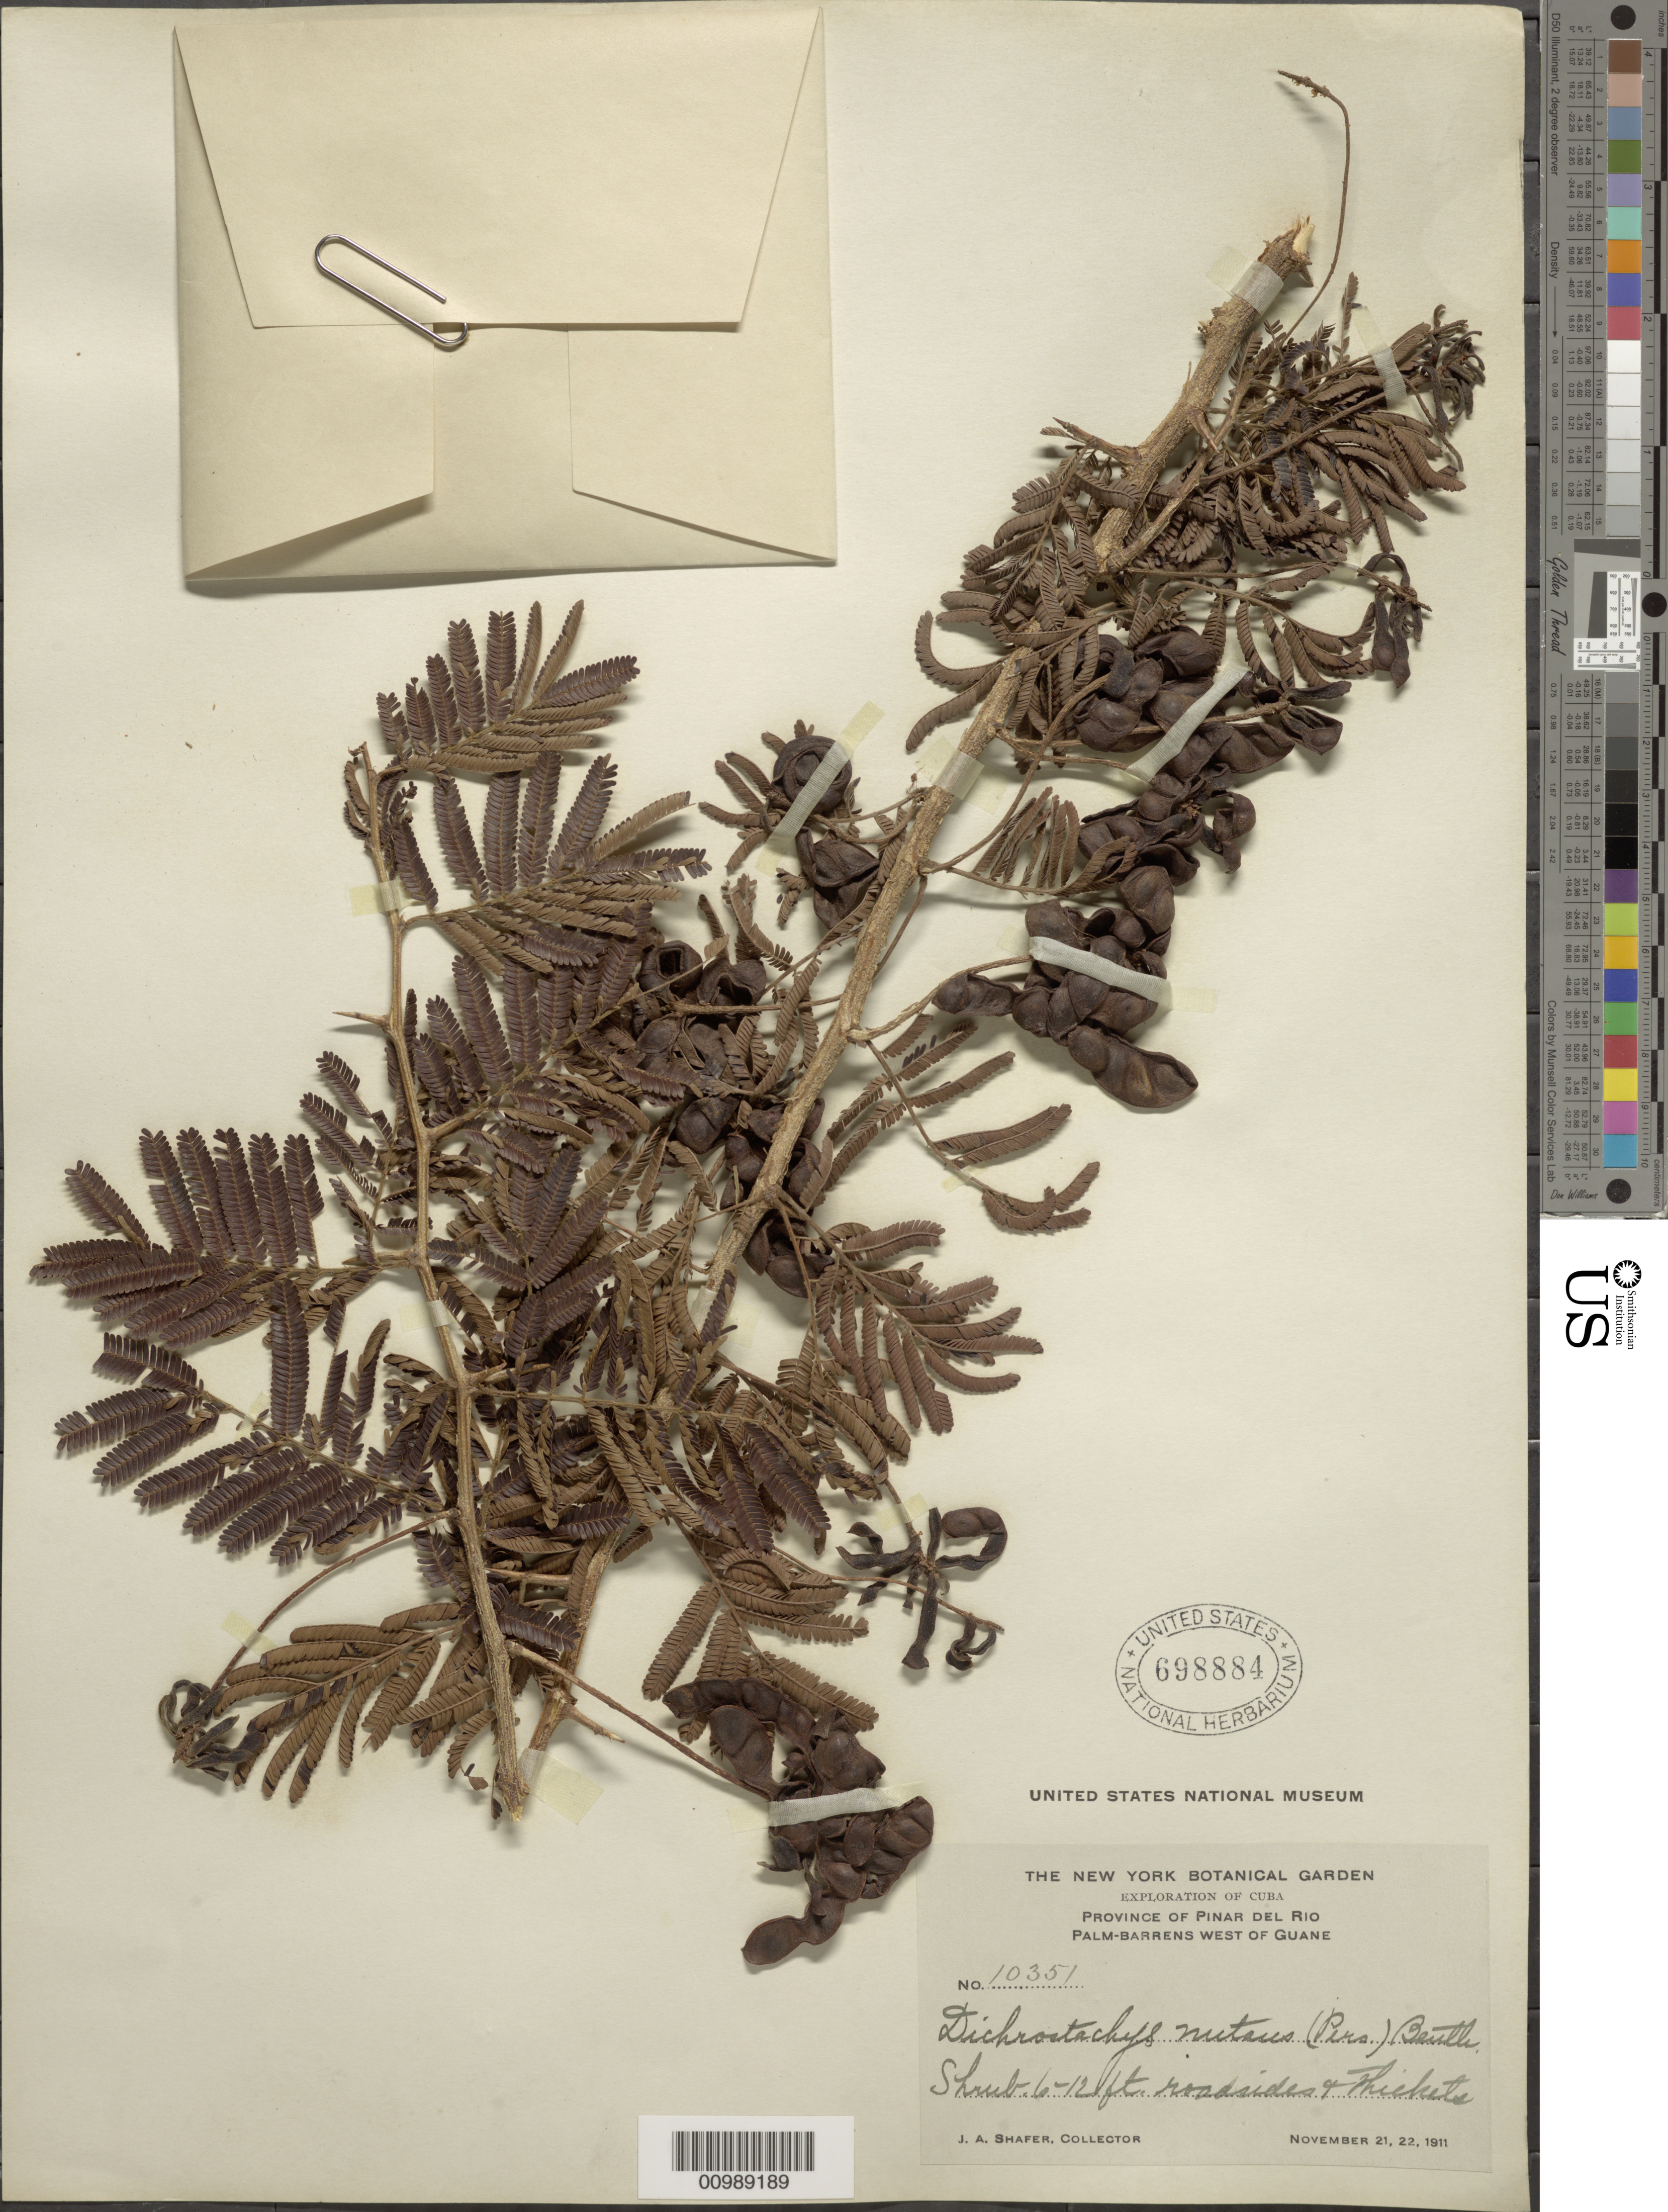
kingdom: Plantae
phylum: Tracheophyta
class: Magnoliopsida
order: Fabales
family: Fabaceae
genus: Dichrostachys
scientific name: Dichrostachys glomerata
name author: (Forssk.) Chiov.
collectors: J. A. Shafer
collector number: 10351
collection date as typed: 21 Nov 1911 and 22 Nov 1911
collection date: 1911-11-21,1911-11-22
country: Cuba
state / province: Pinar del Rio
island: Cuba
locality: Palm-Barrens W of Guane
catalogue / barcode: US 698884